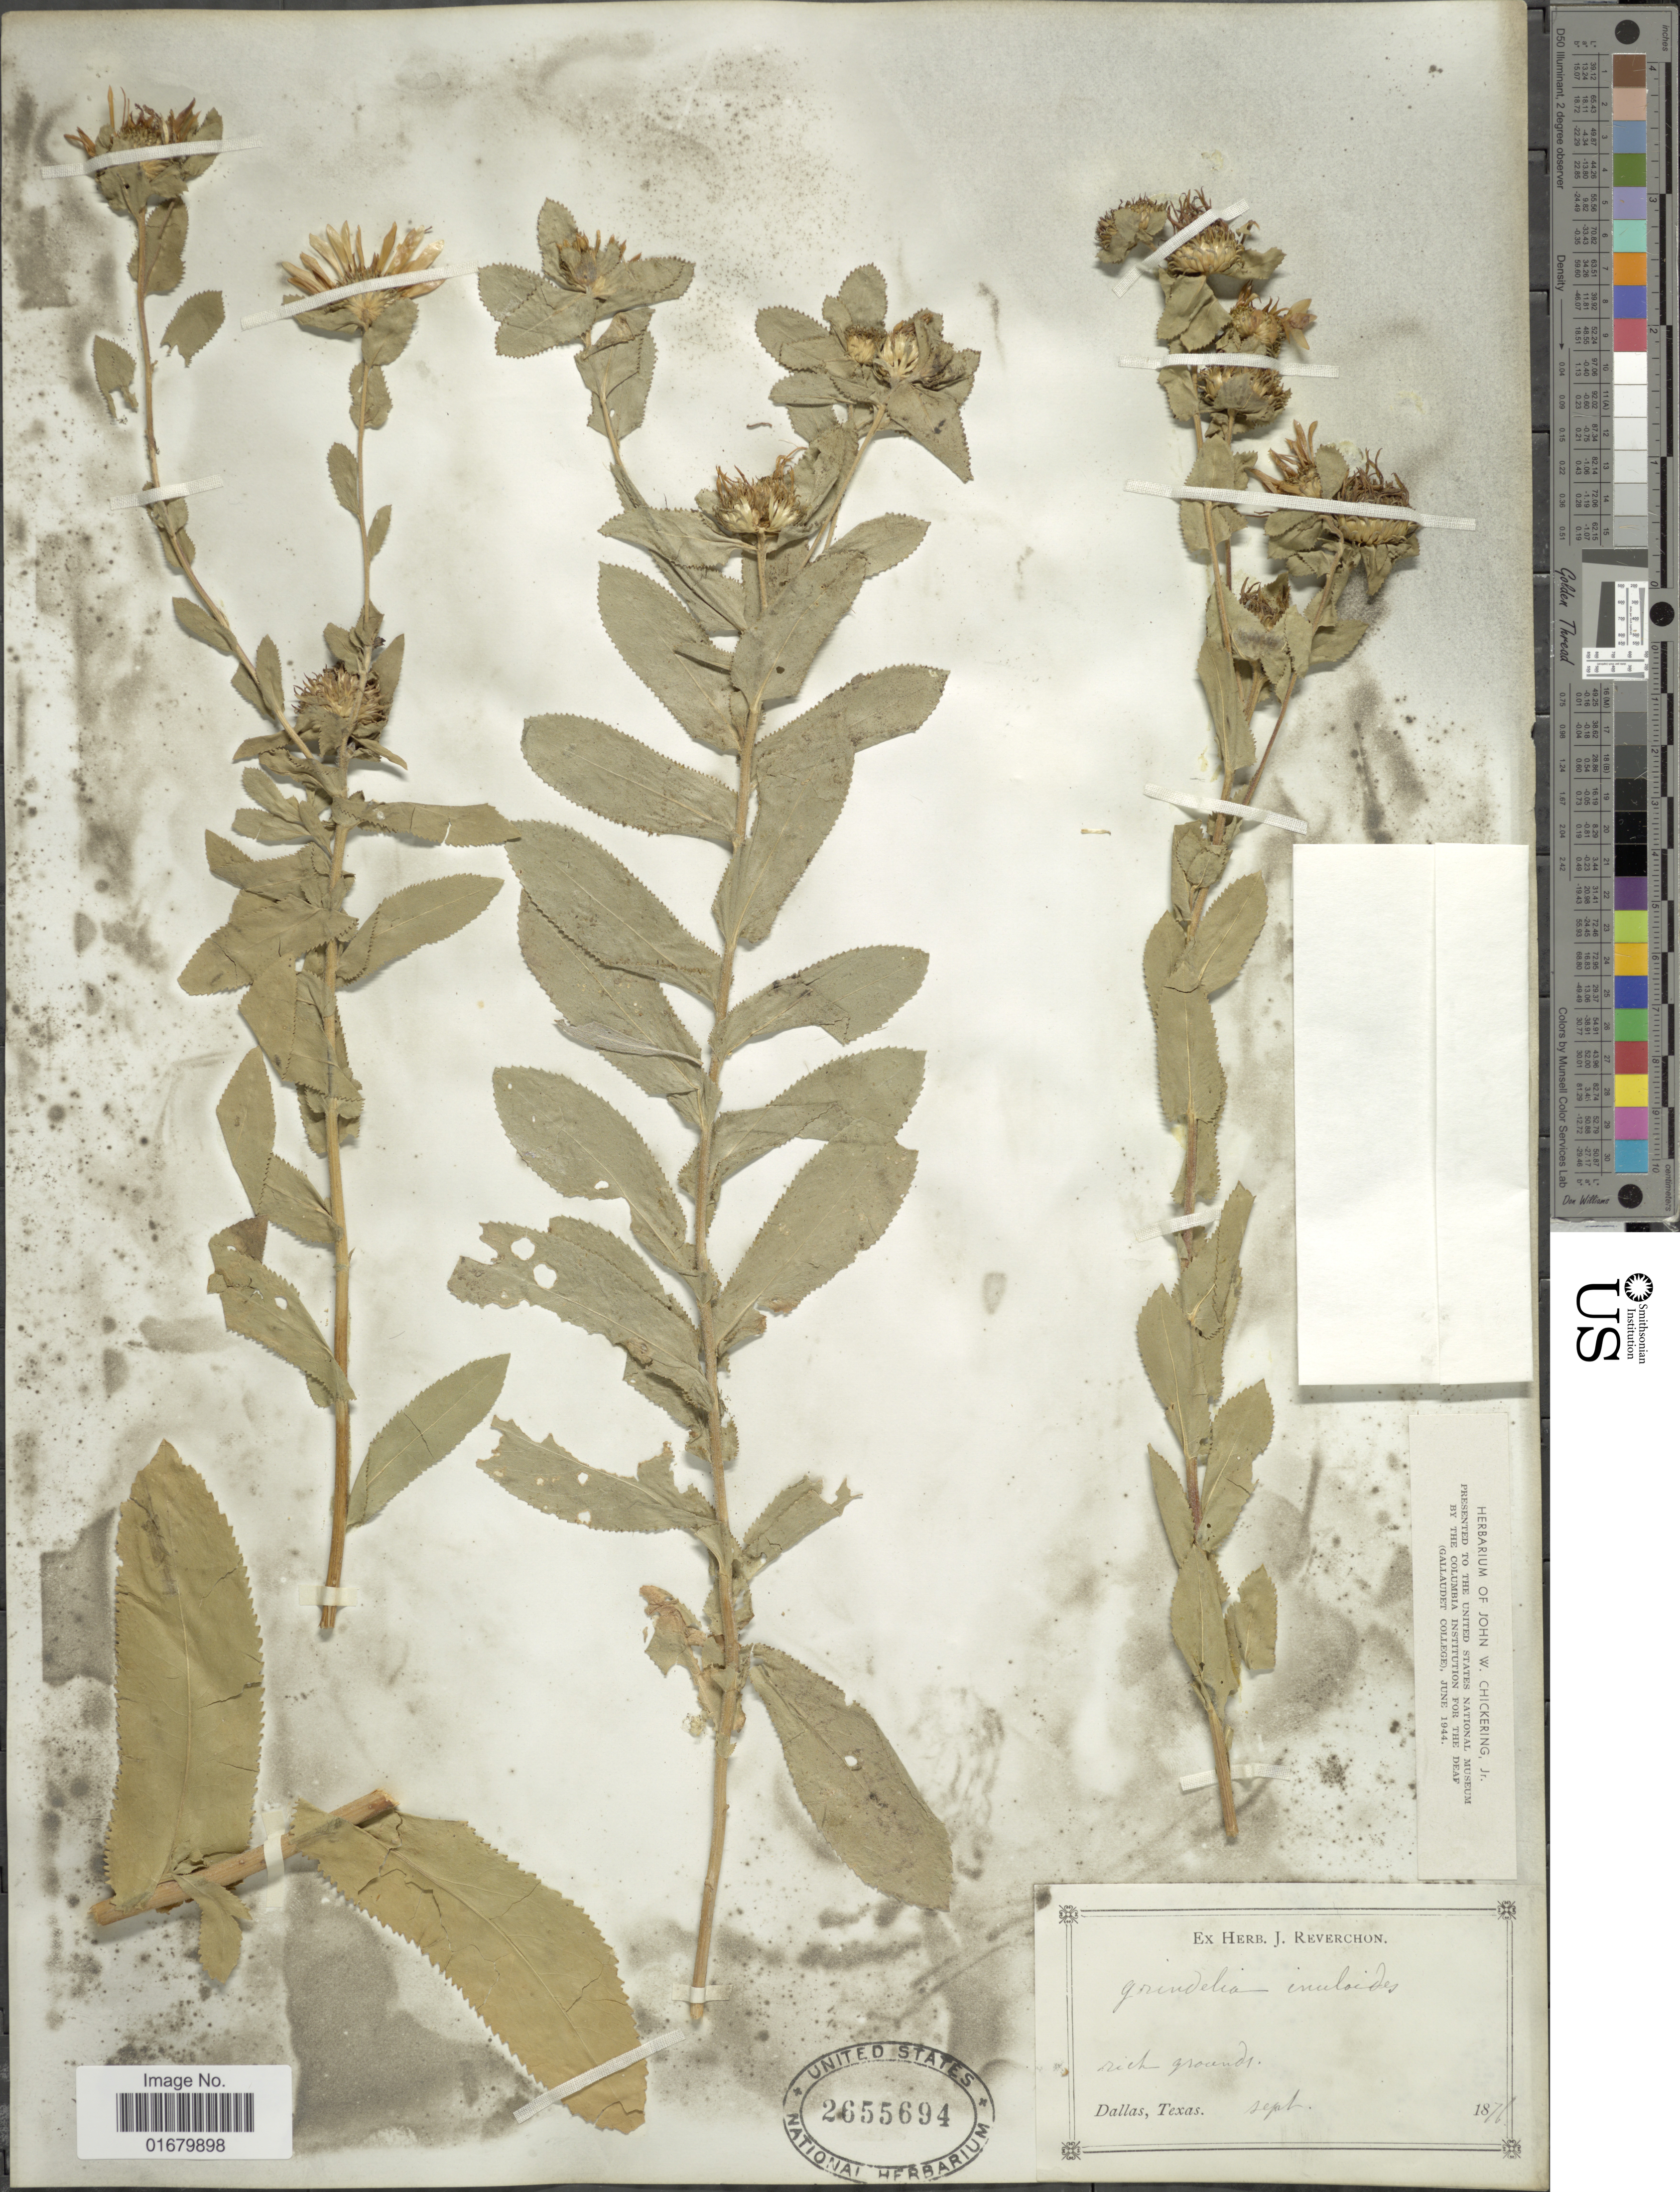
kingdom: Plantae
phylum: Tracheophyta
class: Magnoliopsida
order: Asterales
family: Asteraceae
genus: Grindelia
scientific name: Grindelia inuloides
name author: Willd.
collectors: ex herb. J. Reverchon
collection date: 1876-09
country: United States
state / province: Texas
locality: Dallas.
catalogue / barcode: US 2655694